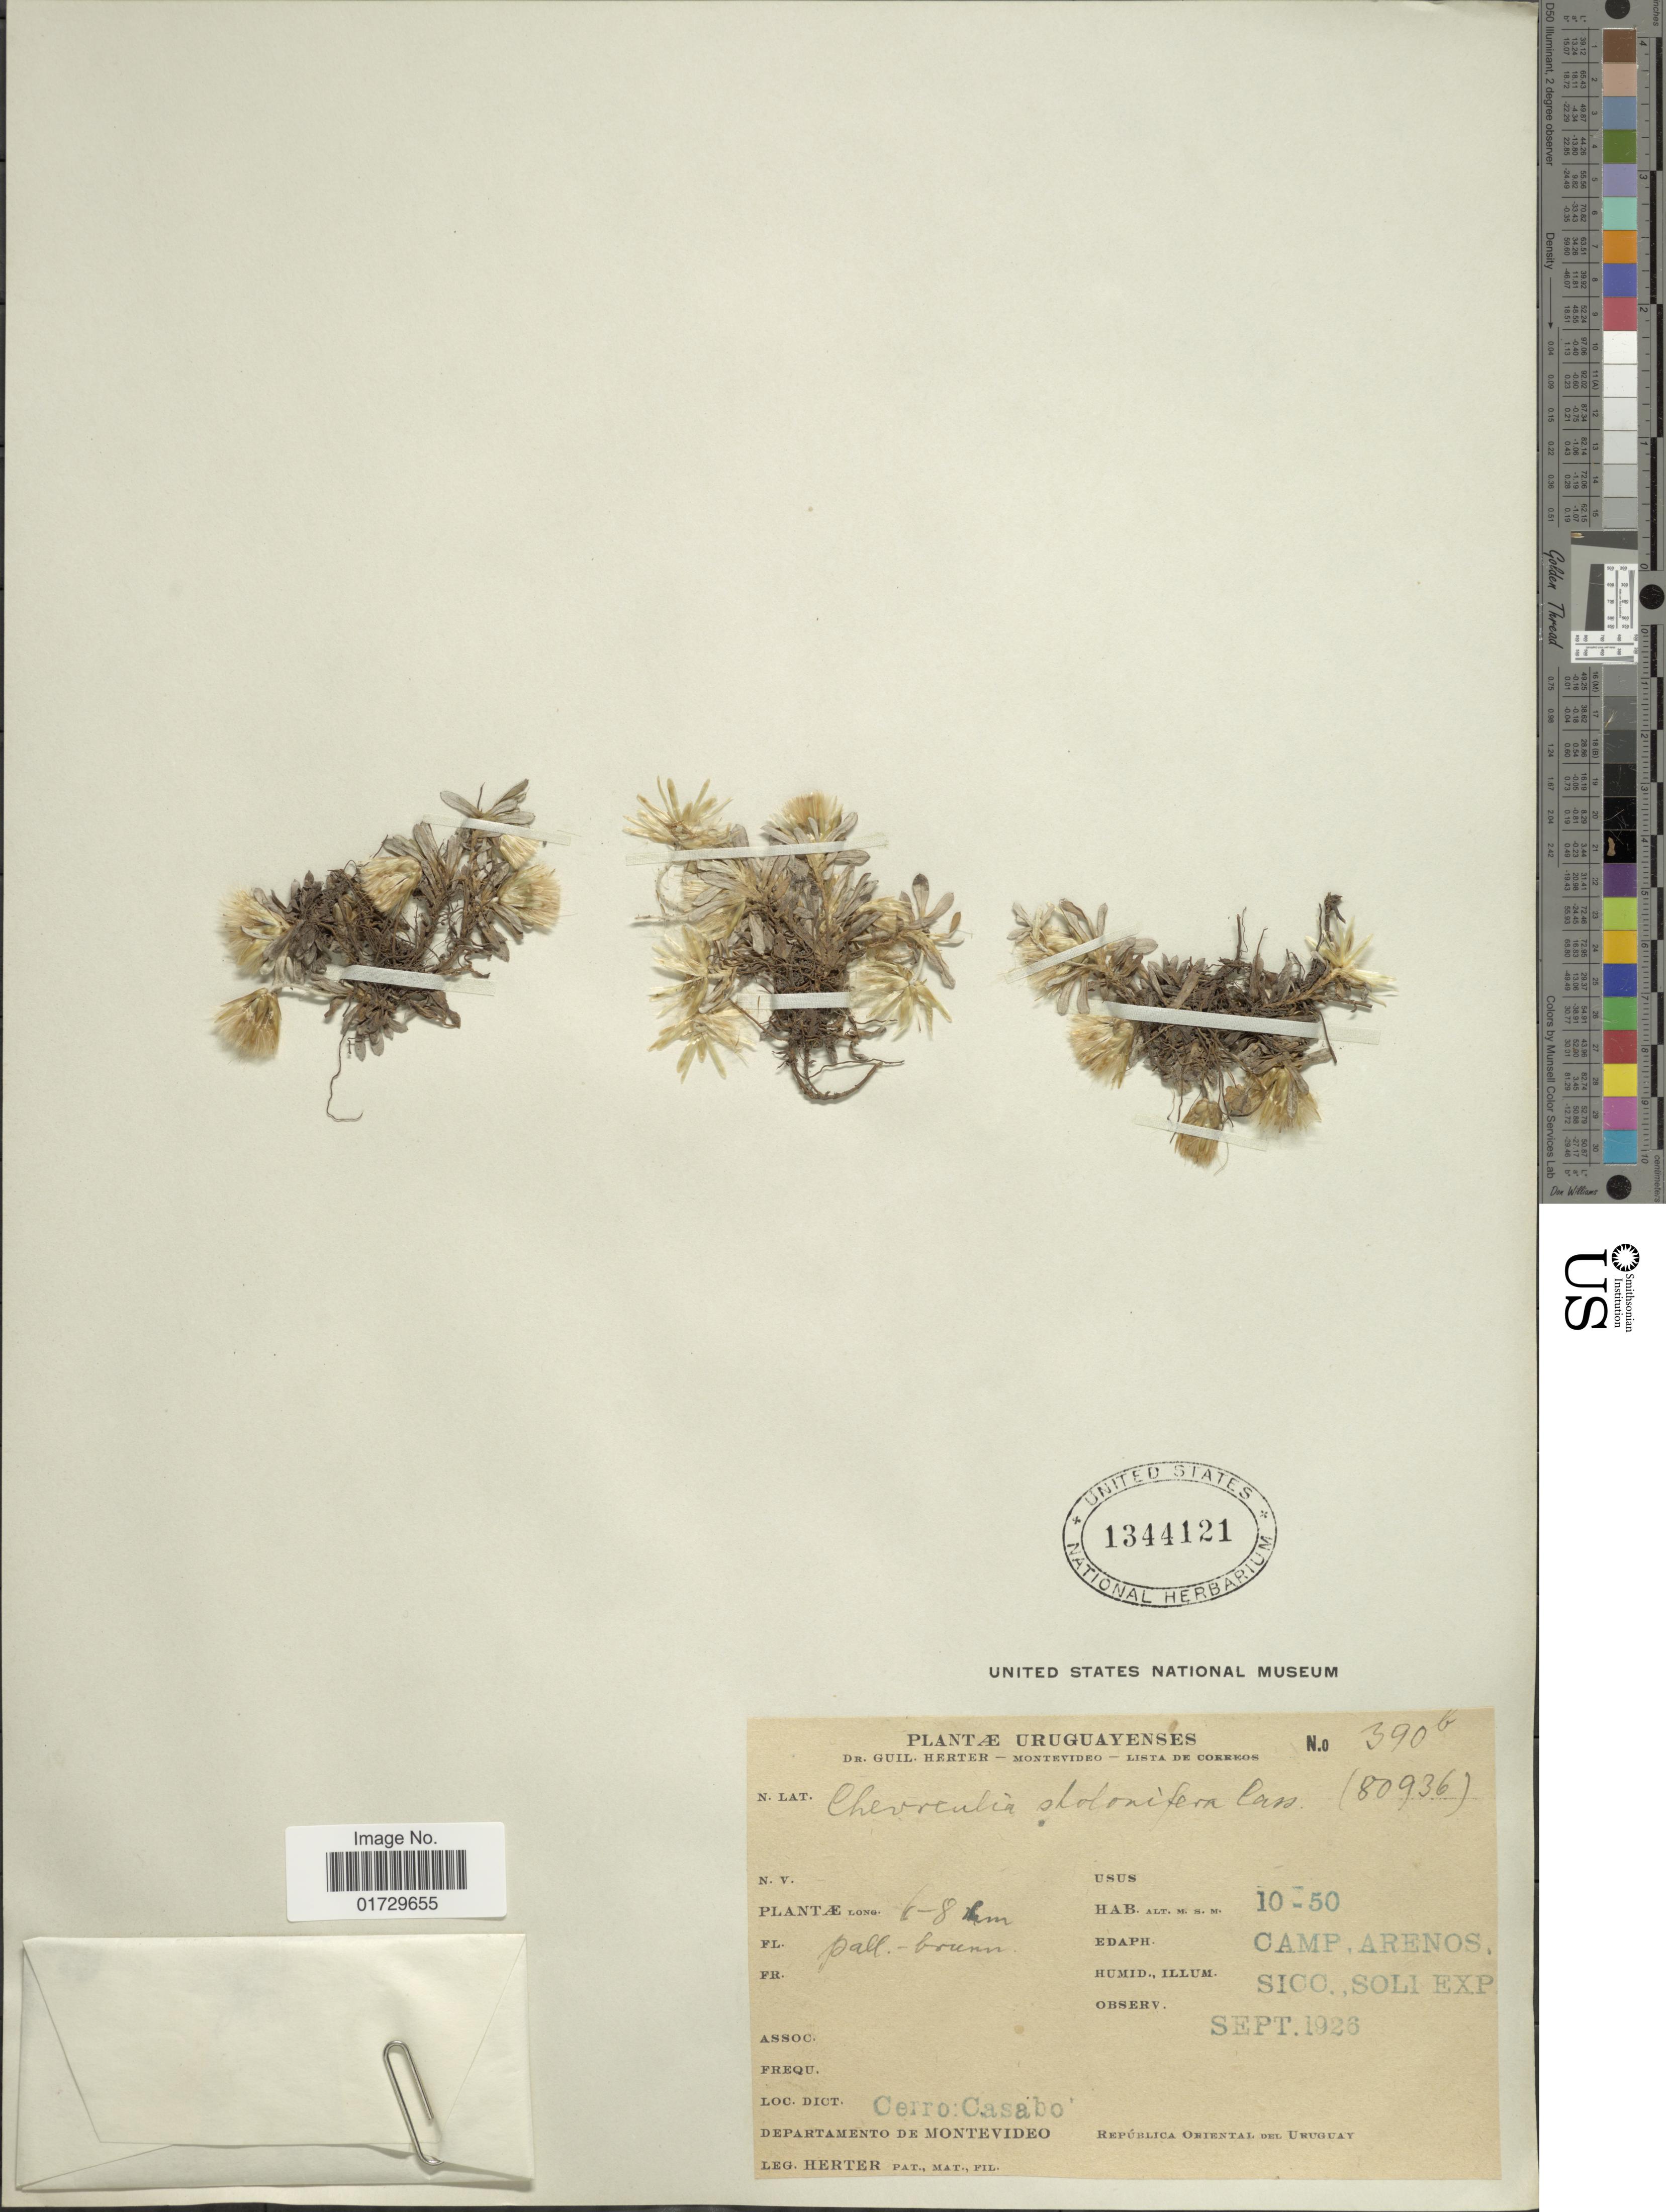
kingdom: Plantae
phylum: Tracheophyta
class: Magnoliopsida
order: Asterales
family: Asteraceae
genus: Chevreulia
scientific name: Chevreulia sarmentosa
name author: (Pers.) S.F. Blake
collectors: Herter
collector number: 390b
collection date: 1926-09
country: Uruguay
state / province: Montevideo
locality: Cerro Casabo, Republica Oriental del Uruguay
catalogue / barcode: US 1344121